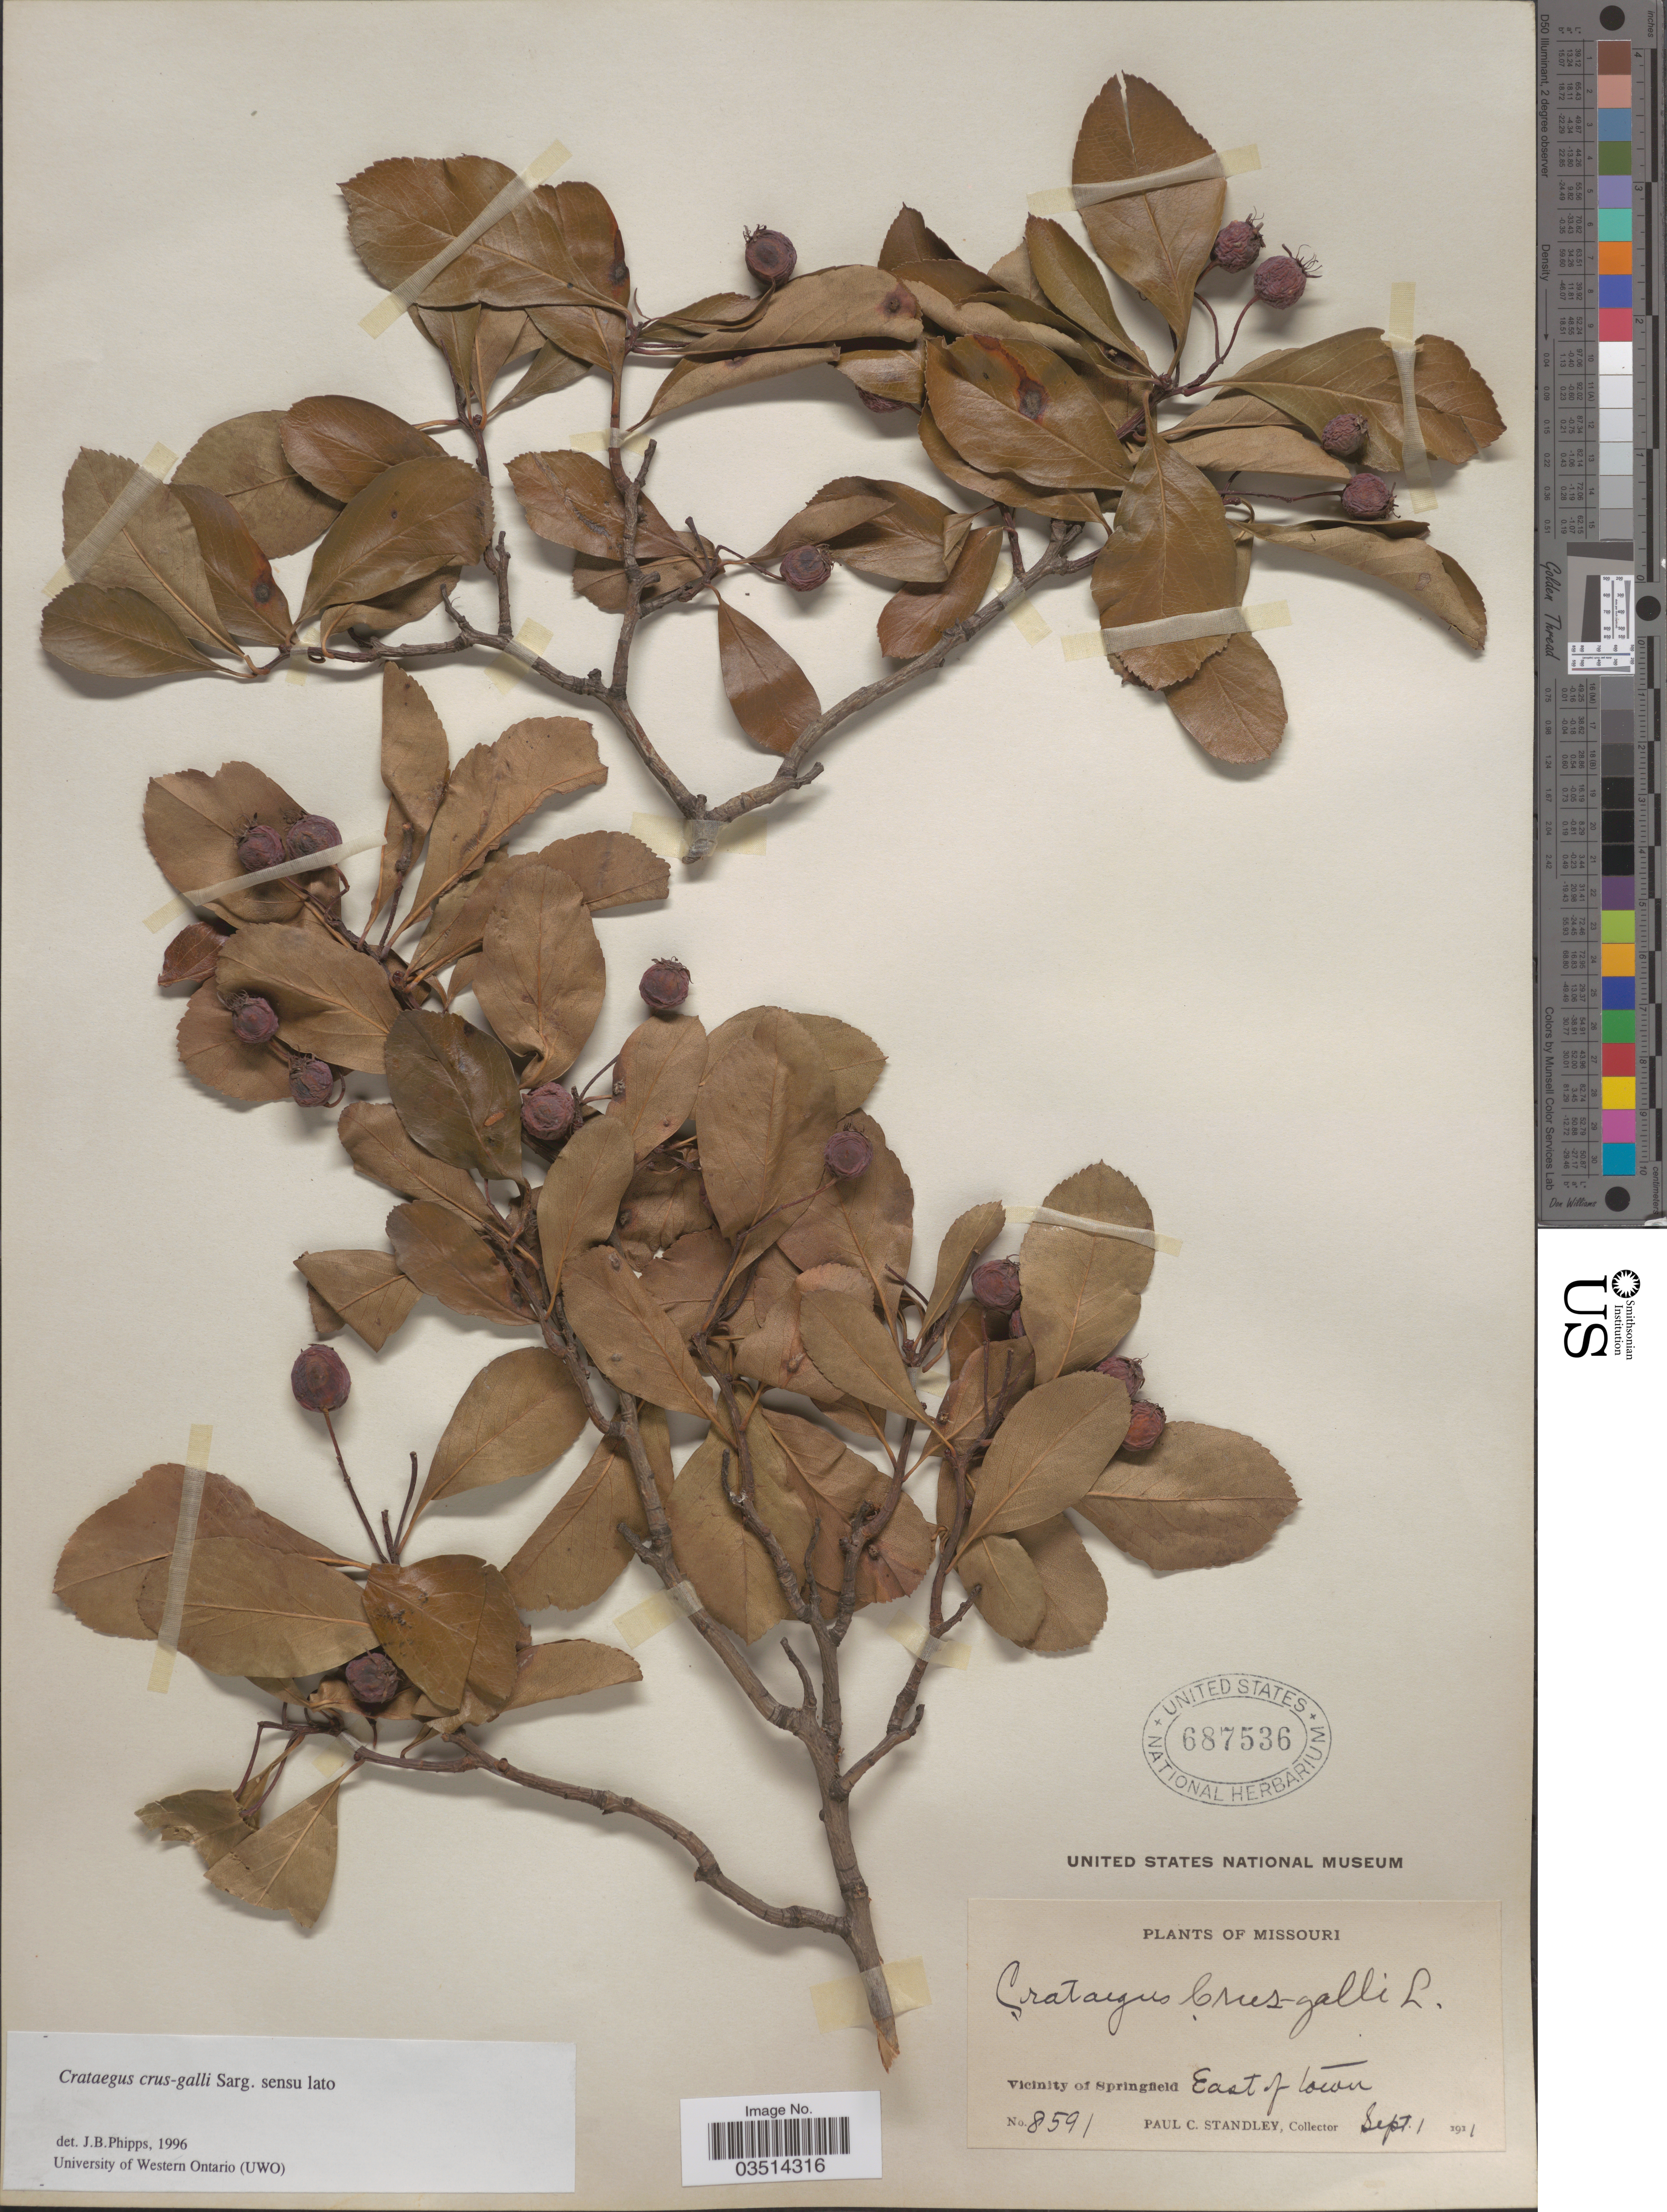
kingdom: Plantae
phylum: Tracheophyta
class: Magnoliopsida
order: Rosales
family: Rosaceae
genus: Crataegus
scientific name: Crataegus crus-galli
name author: L.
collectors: P. C. Standley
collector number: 8591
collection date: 1911-09-01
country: United States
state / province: Missouri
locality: Vicinity of Springfield. East of Town.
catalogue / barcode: US 687536